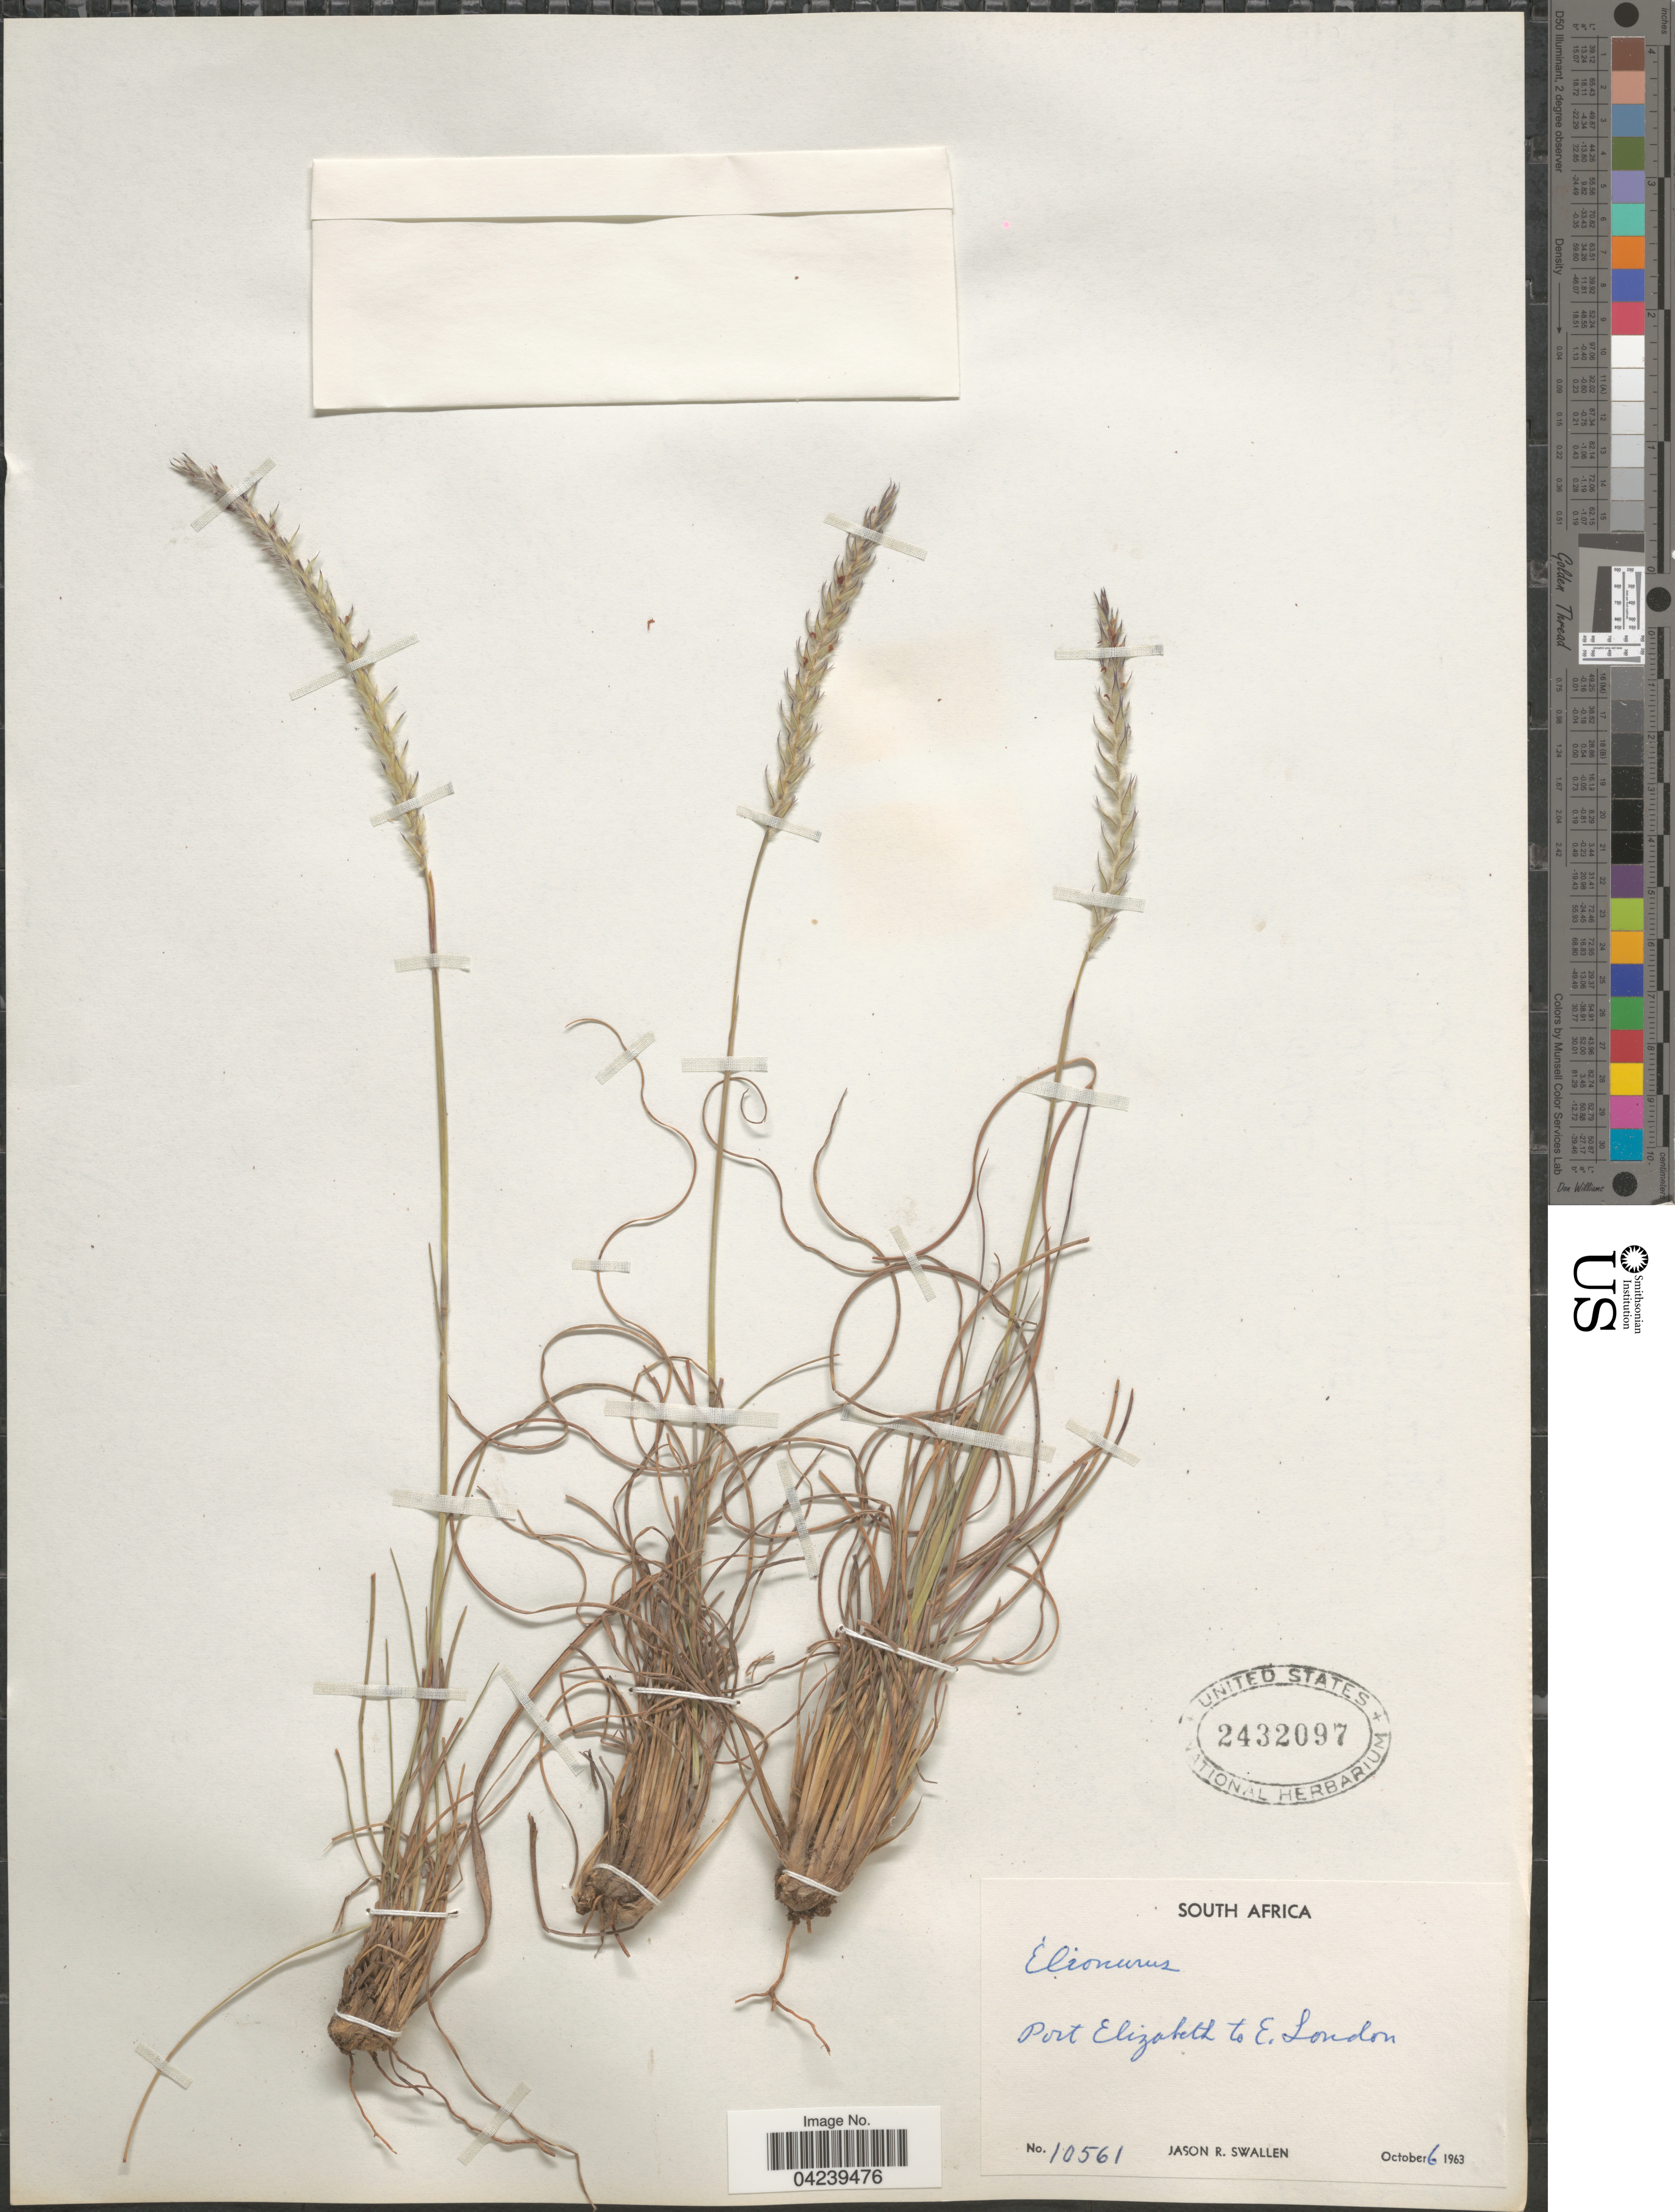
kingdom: Plantae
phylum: Tracheophyta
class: Liliopsida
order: Poales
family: Poaceae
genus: Elionurus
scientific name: Elionurus muticus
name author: (Spreng.) Kuntze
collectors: J. R. Swallen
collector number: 10561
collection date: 1963-10-06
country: South Africa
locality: Port Elizabeth to E. London.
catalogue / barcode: US 2432097